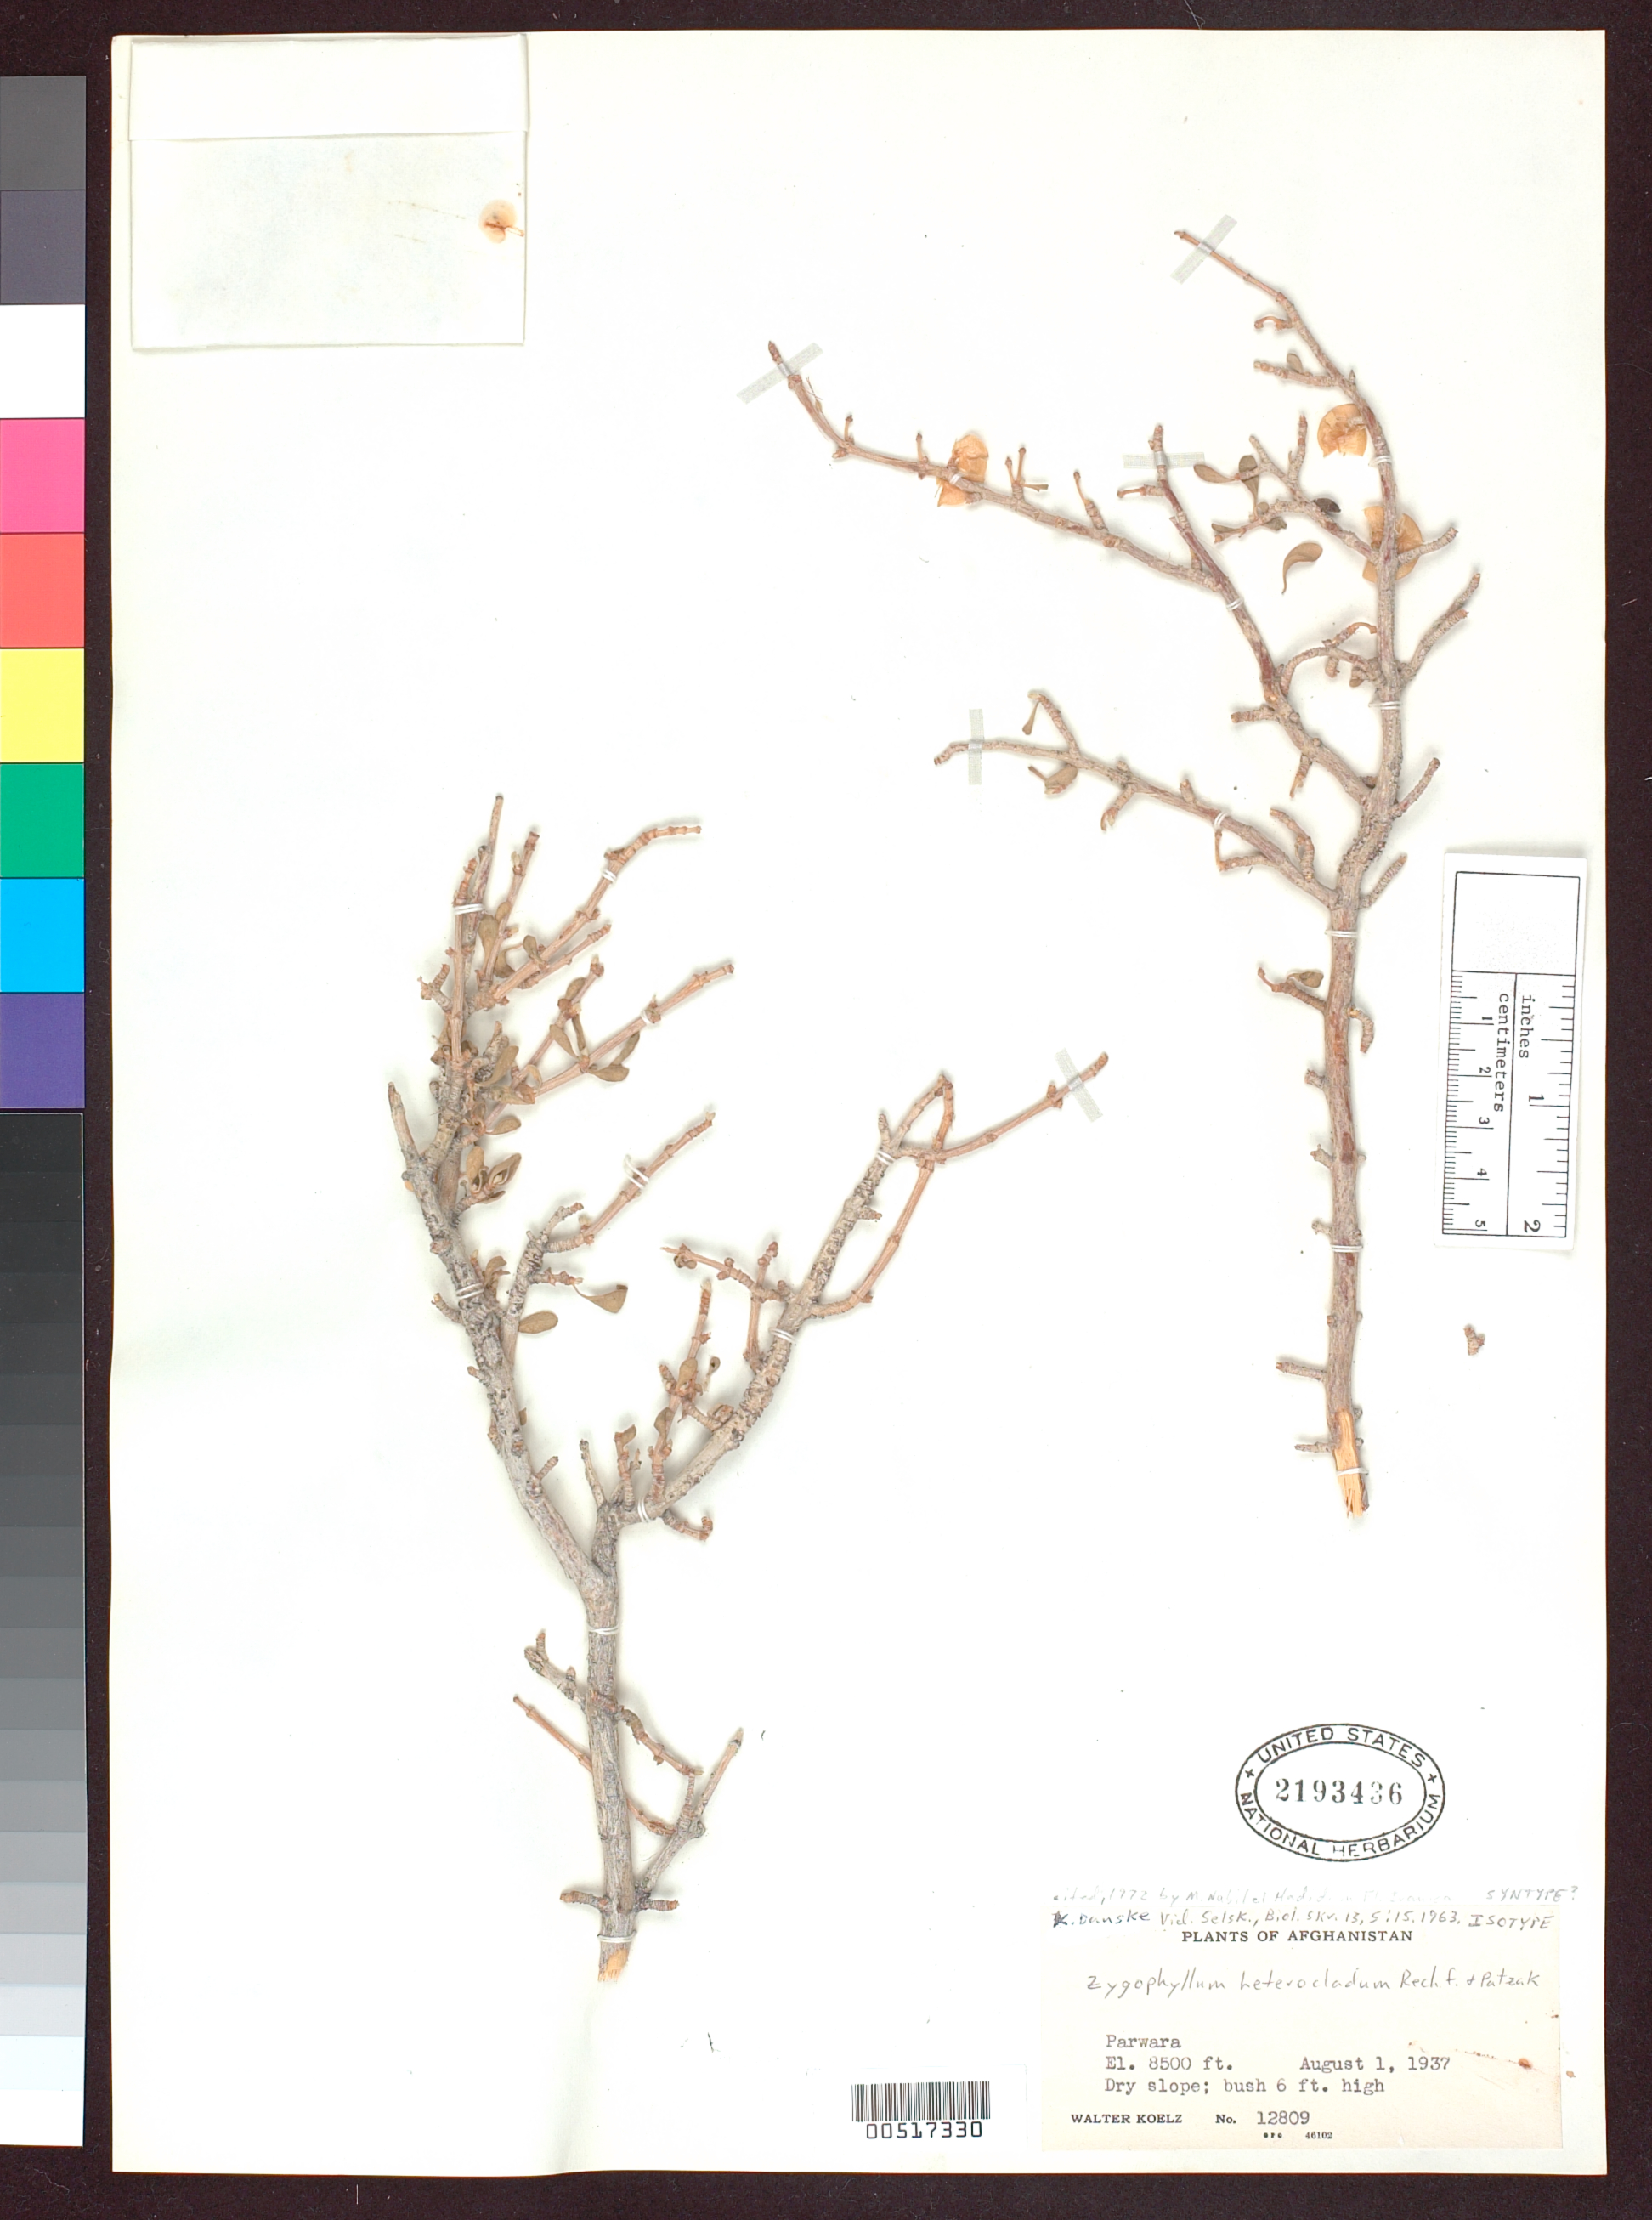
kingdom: Plantae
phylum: Tracheophyta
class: Magnoliopsida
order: Zygophyllales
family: Zygophyllaceae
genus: Zygophyllum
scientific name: Zygophyllum heterocladum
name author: Rech. f. & Patzak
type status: Isotype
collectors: W. N. Koelz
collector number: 12809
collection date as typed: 01 Aug 1937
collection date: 1937-08-01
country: Afghanistan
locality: Parwara.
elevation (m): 2591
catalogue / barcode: US 2193436